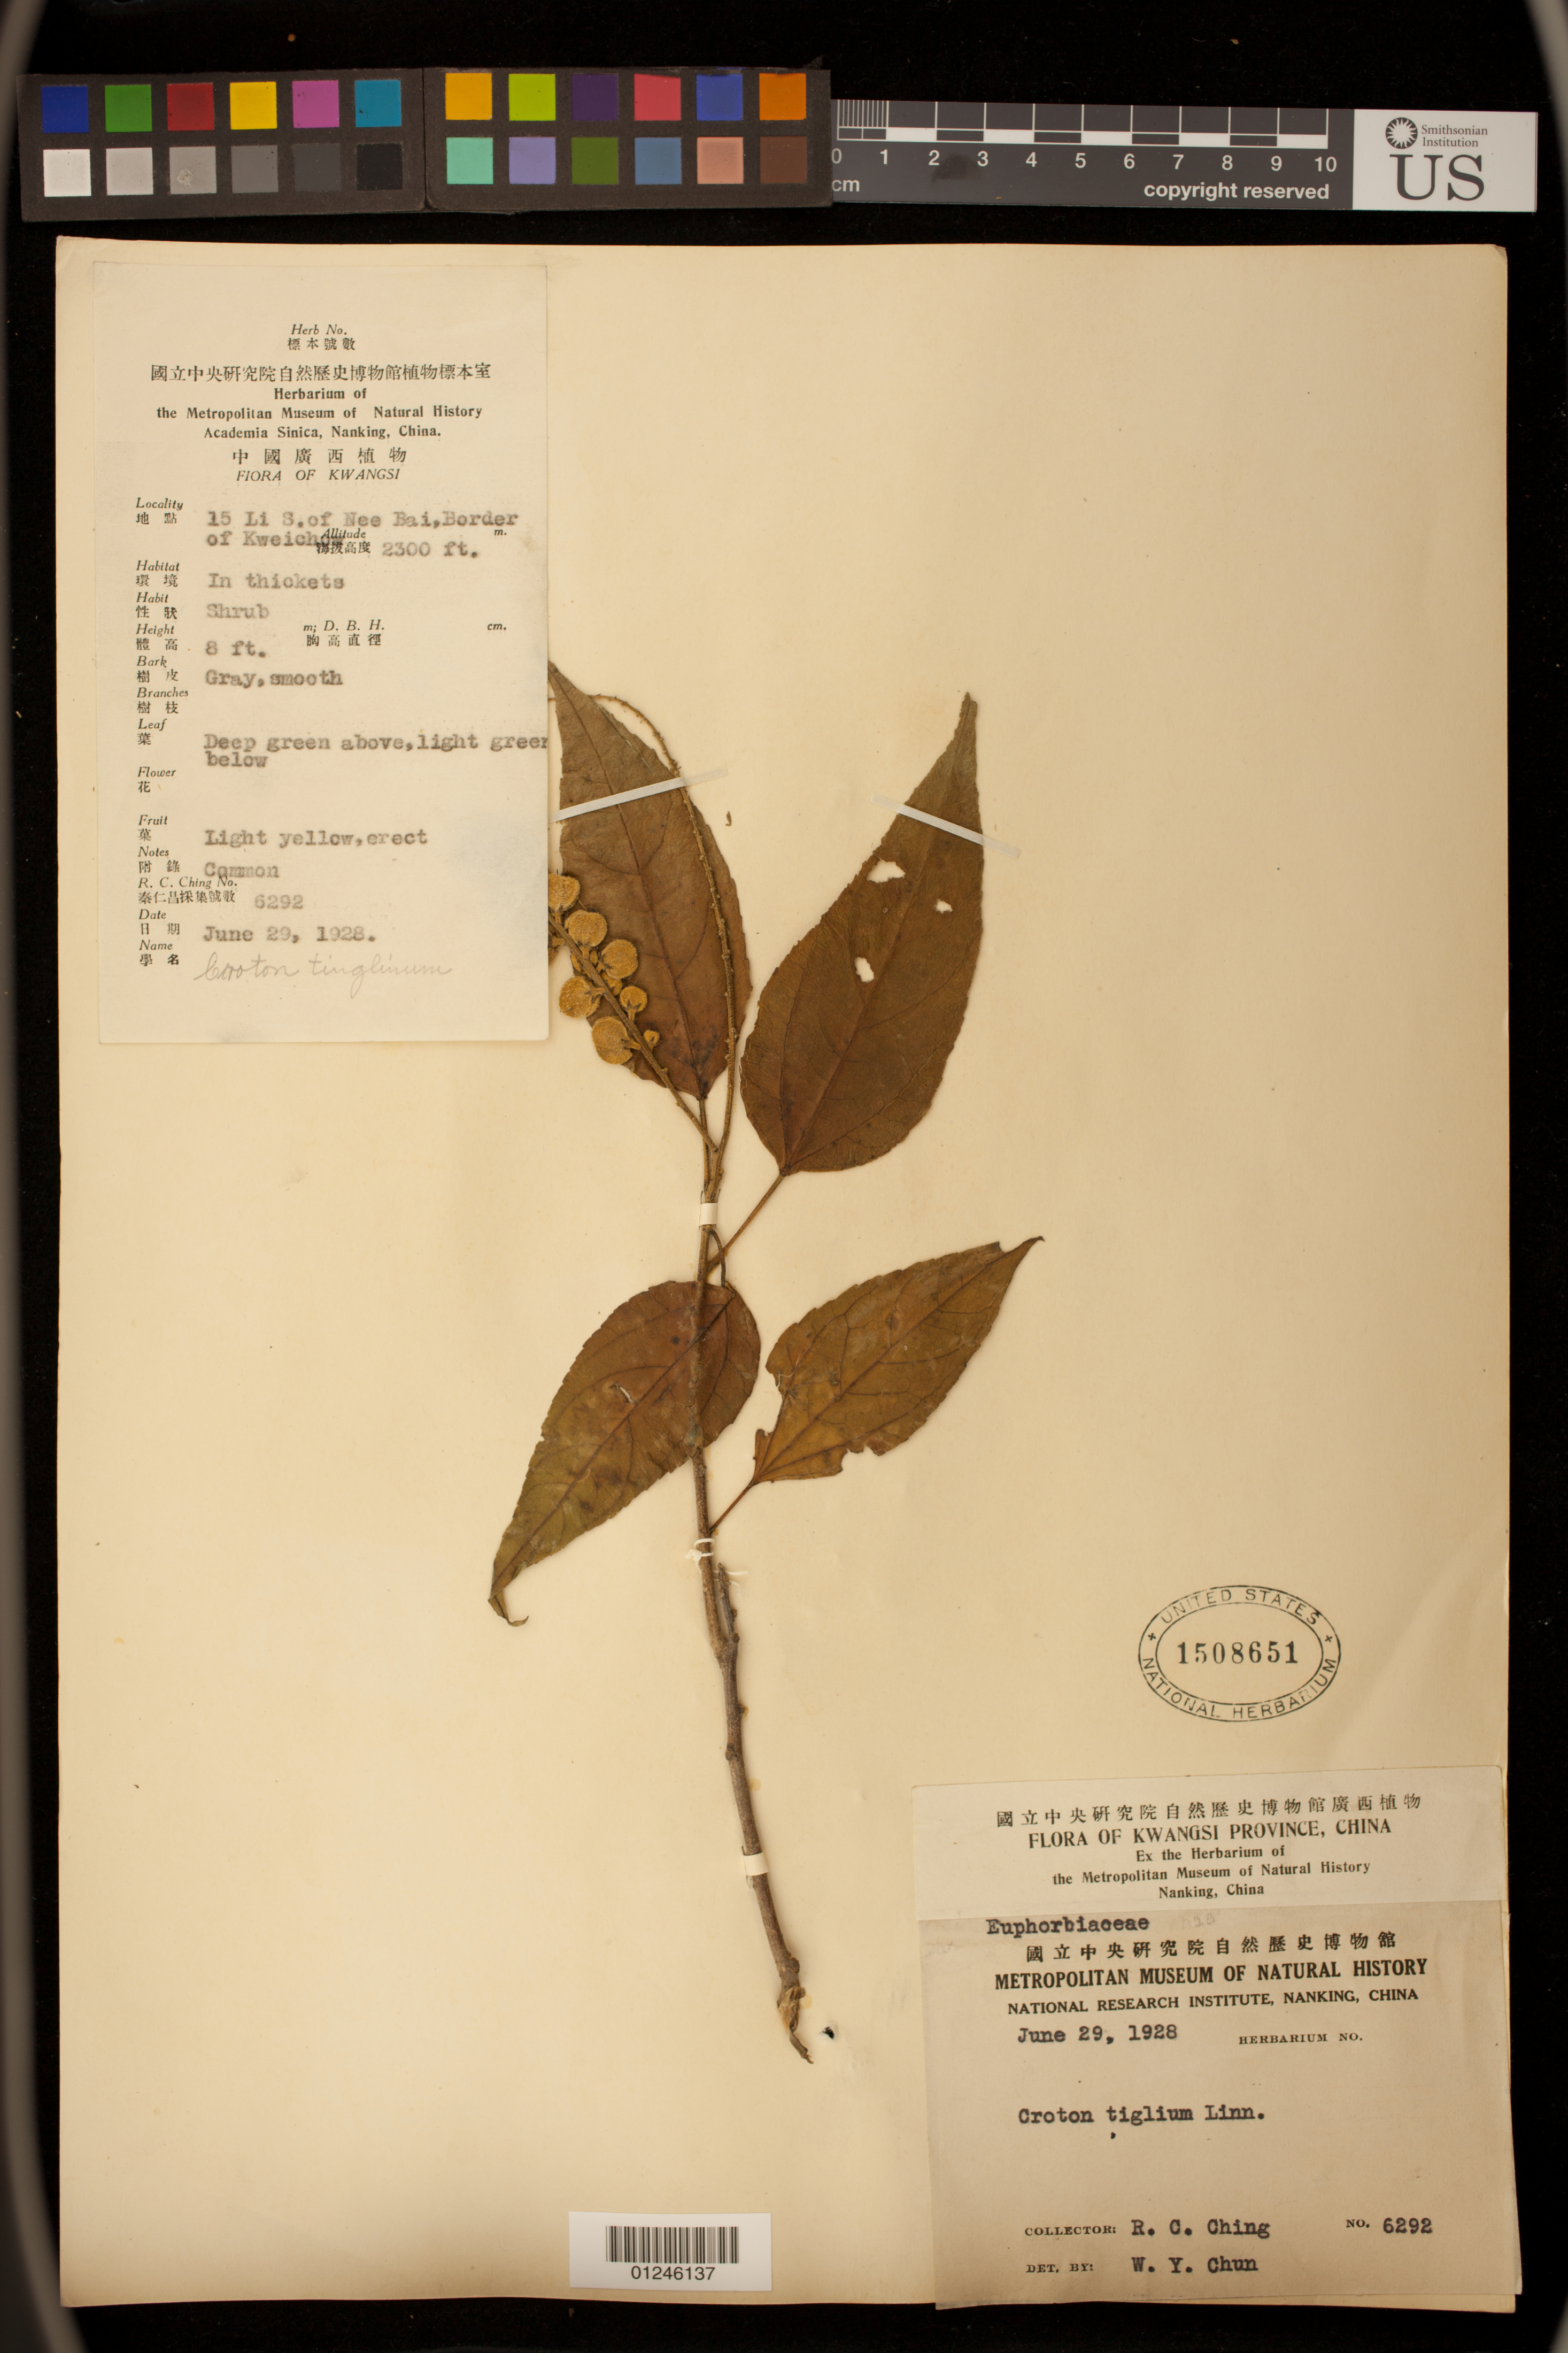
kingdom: Plantae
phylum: Tracheophyta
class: Magnoliopsida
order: Malpighiales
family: Euphorbiaceae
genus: Croton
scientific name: Croton tiglium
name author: L.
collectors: R. C. Ching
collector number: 6292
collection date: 1928-06-29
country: China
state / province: Guangxi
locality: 15 Li S. of Nee Bai, border of Kweichow. In thickets.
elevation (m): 701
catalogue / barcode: US 1508651